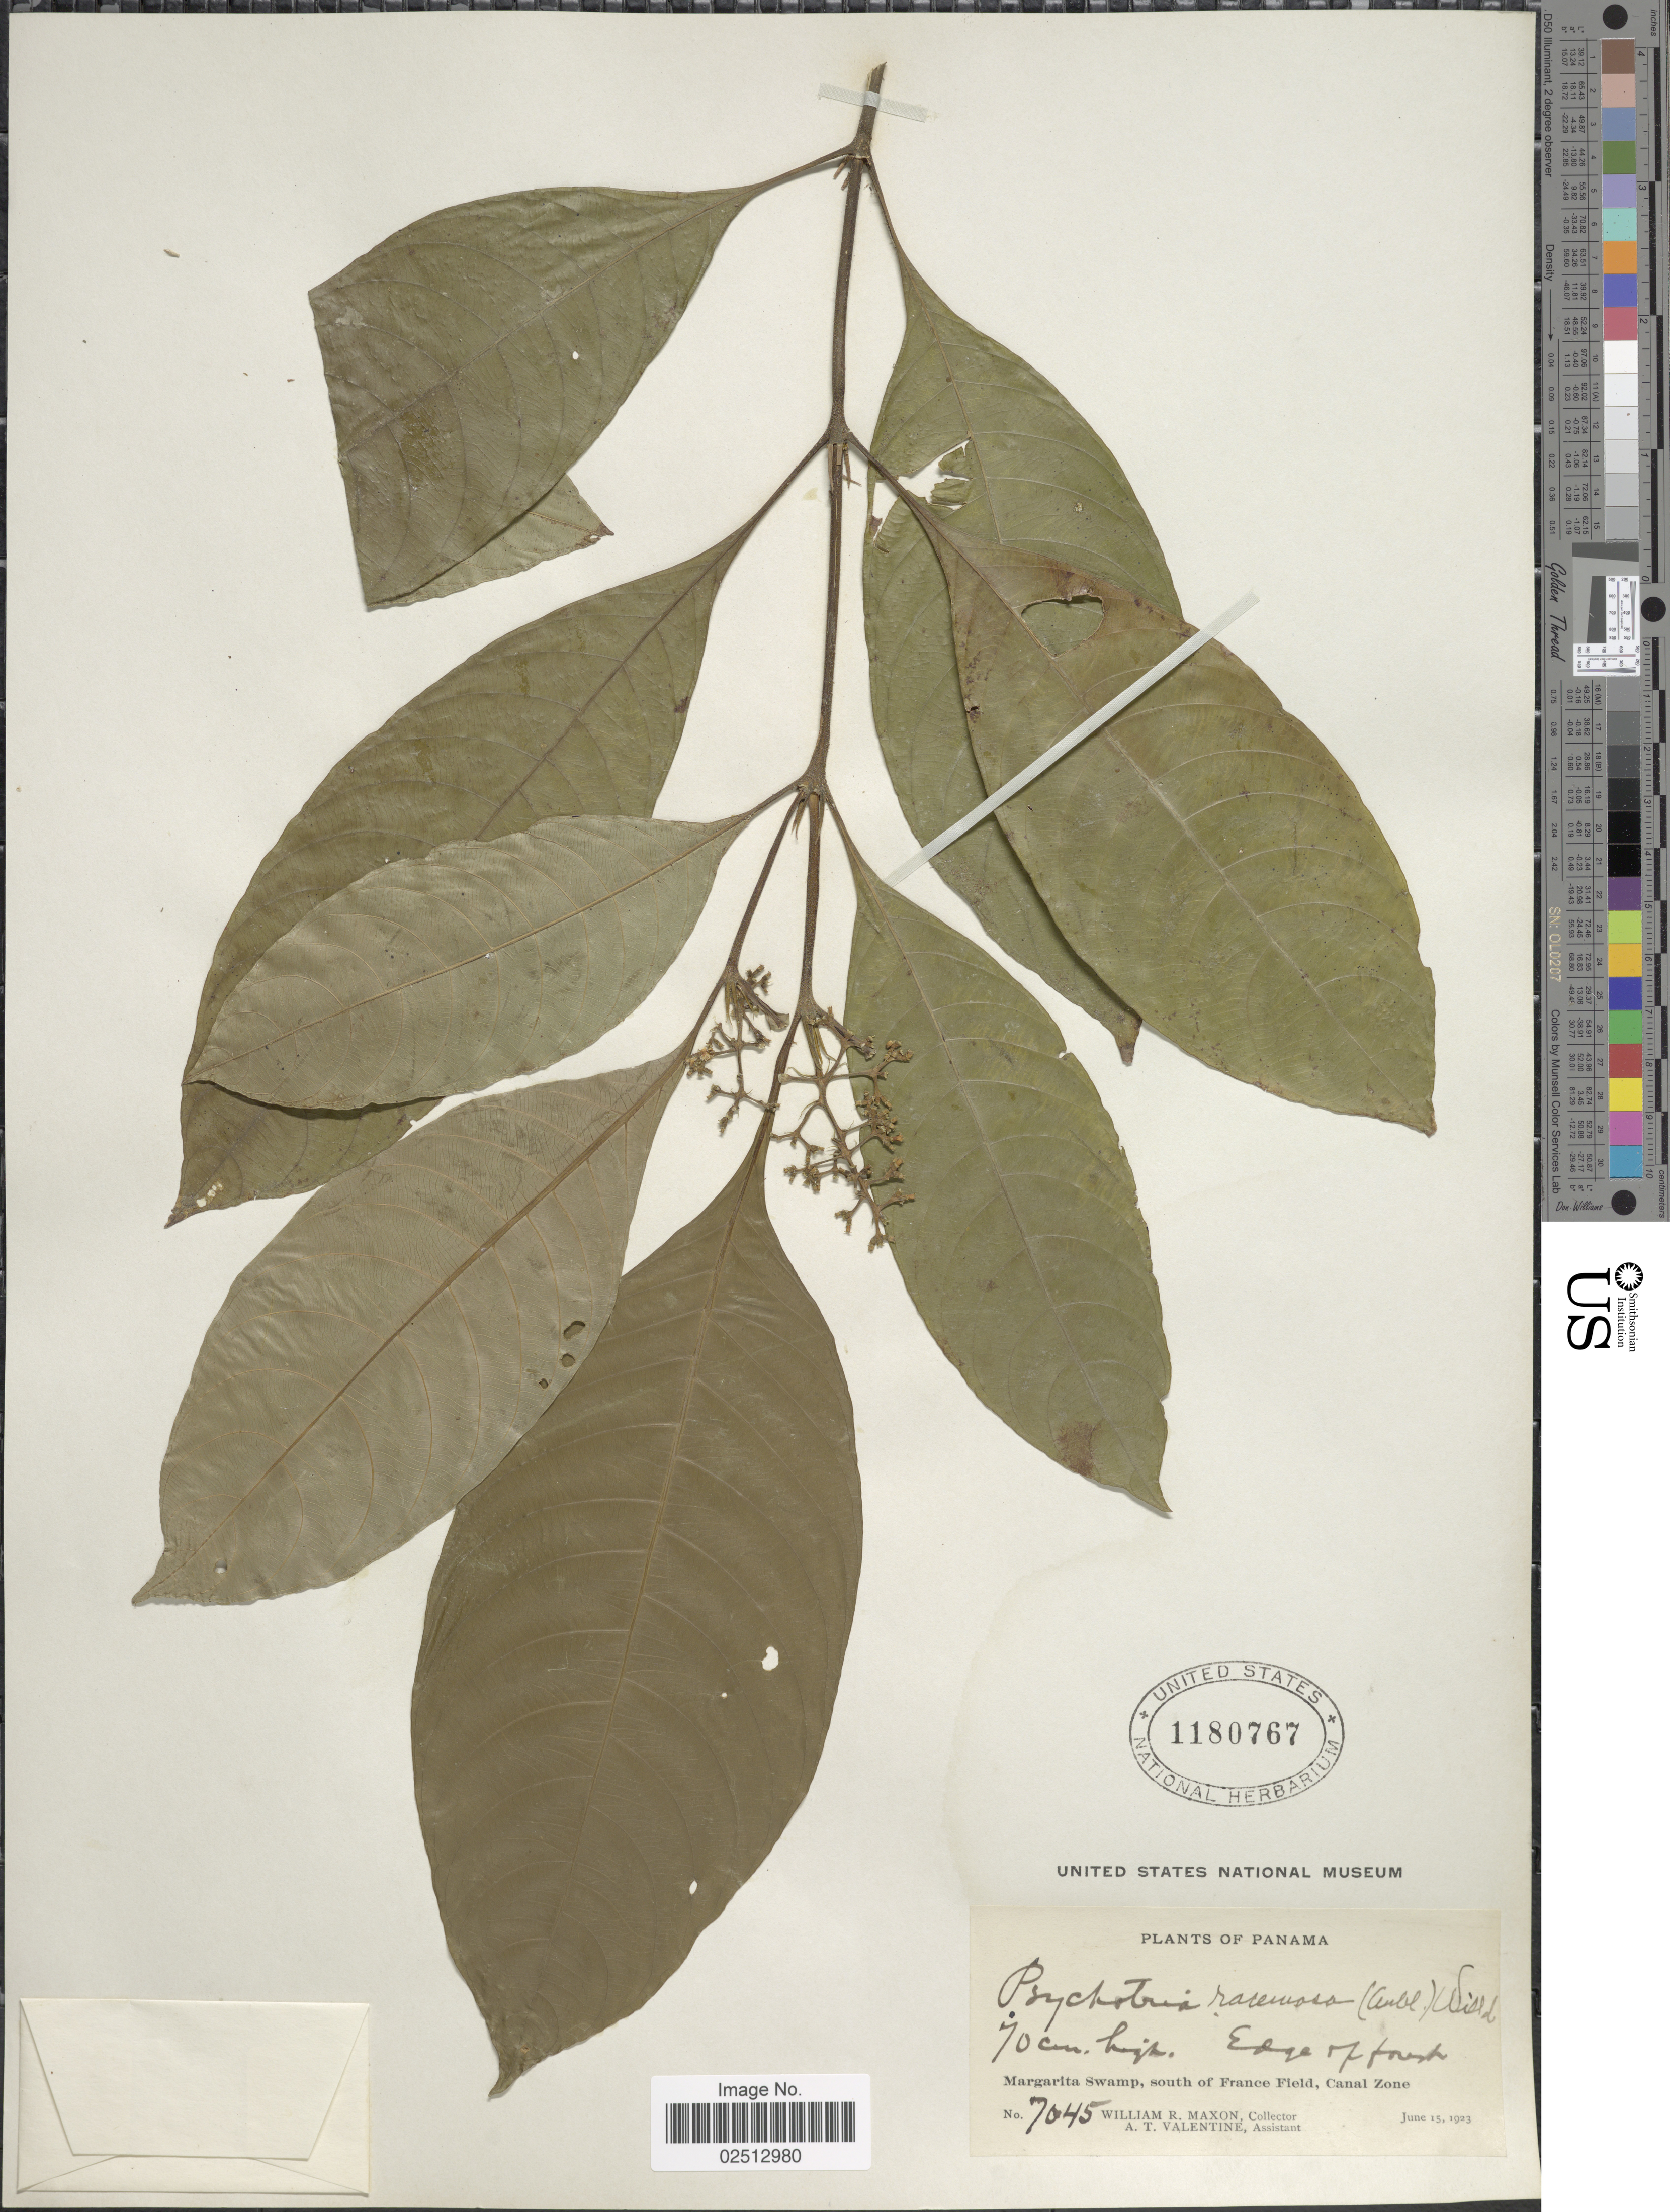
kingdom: Plantae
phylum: Tracheophyta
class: Magnoliopsida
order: Gentianales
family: Rubiaceae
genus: Psychotria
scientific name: Psychotria racemosa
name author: (Aubl.) Raeuschel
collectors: W. R. Maxon & A. Valentine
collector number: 7045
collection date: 1923-06-15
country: Panama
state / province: Colón / Panamá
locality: Margarita Swamp, south of France Field, Canal Zone, Edge of forest.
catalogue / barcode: US 1180767